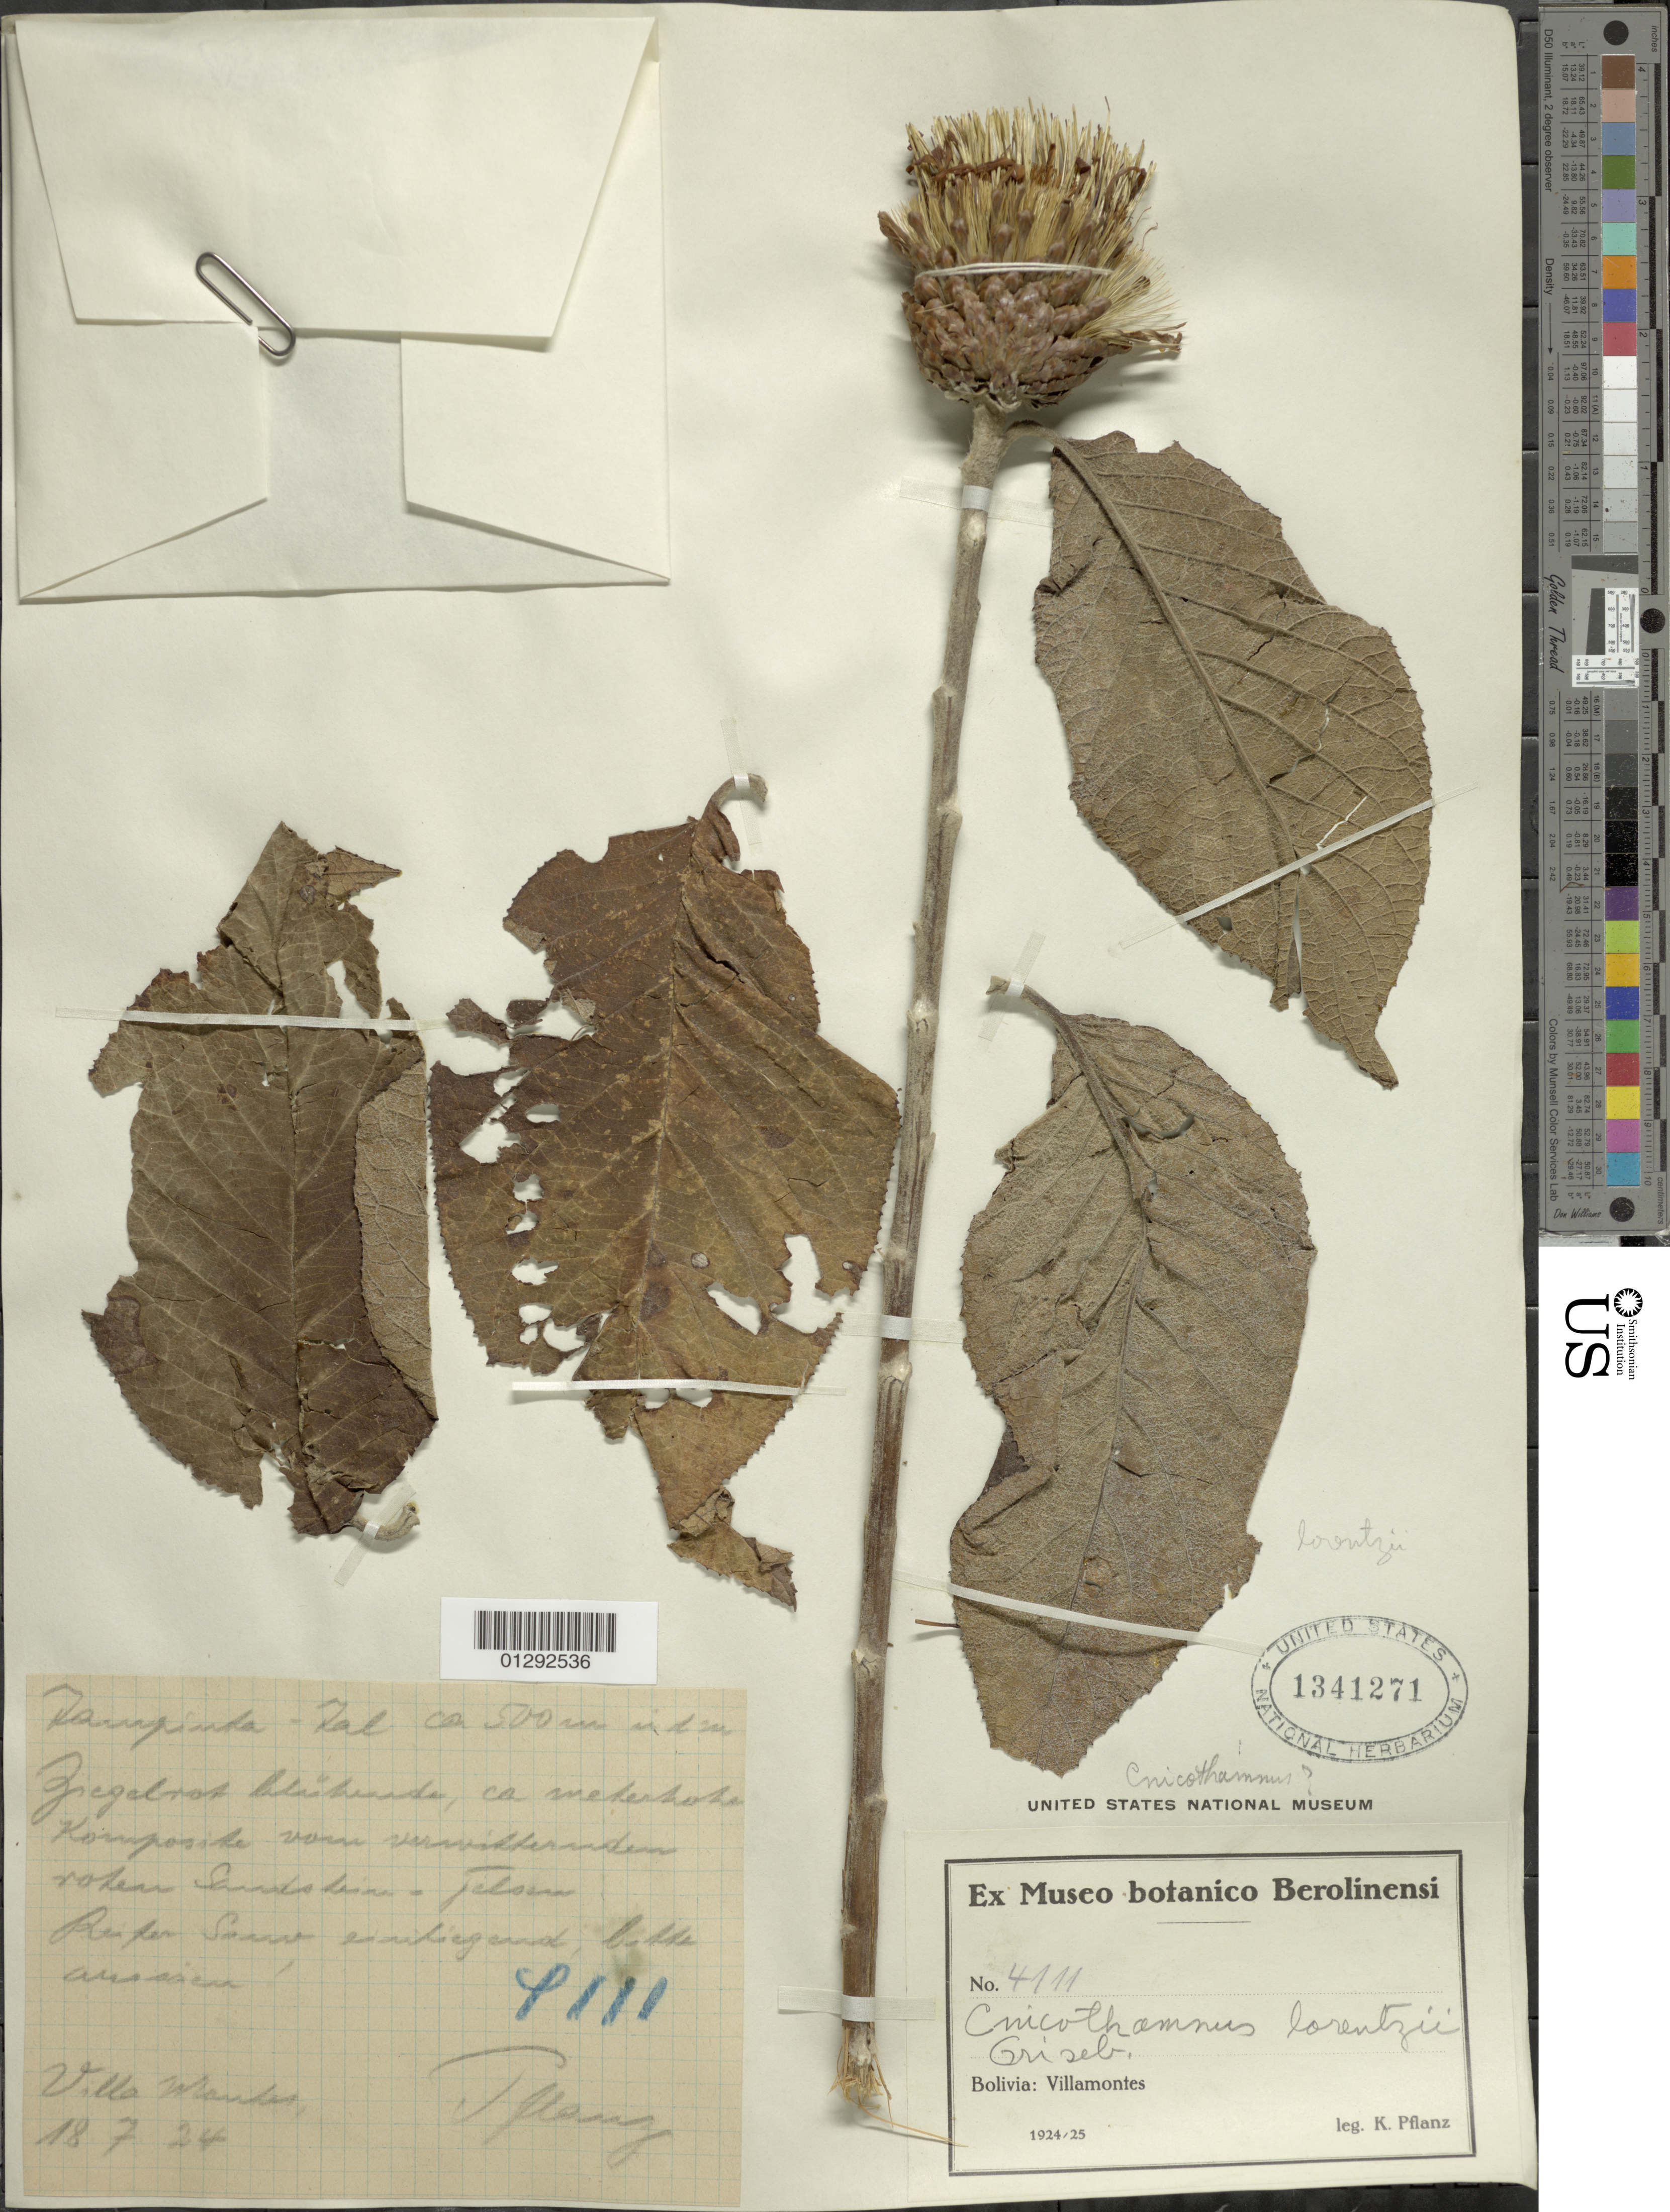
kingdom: Plantae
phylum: Tracheophyta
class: Magnoliopsida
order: Asterales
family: Asteraceae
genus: Cnicothamnus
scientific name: Cnicothamnus lorentzii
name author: Griseb.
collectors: K. Pflanz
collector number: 4111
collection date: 1924-07-18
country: Bolivia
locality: Villamontes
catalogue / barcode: US 1341271